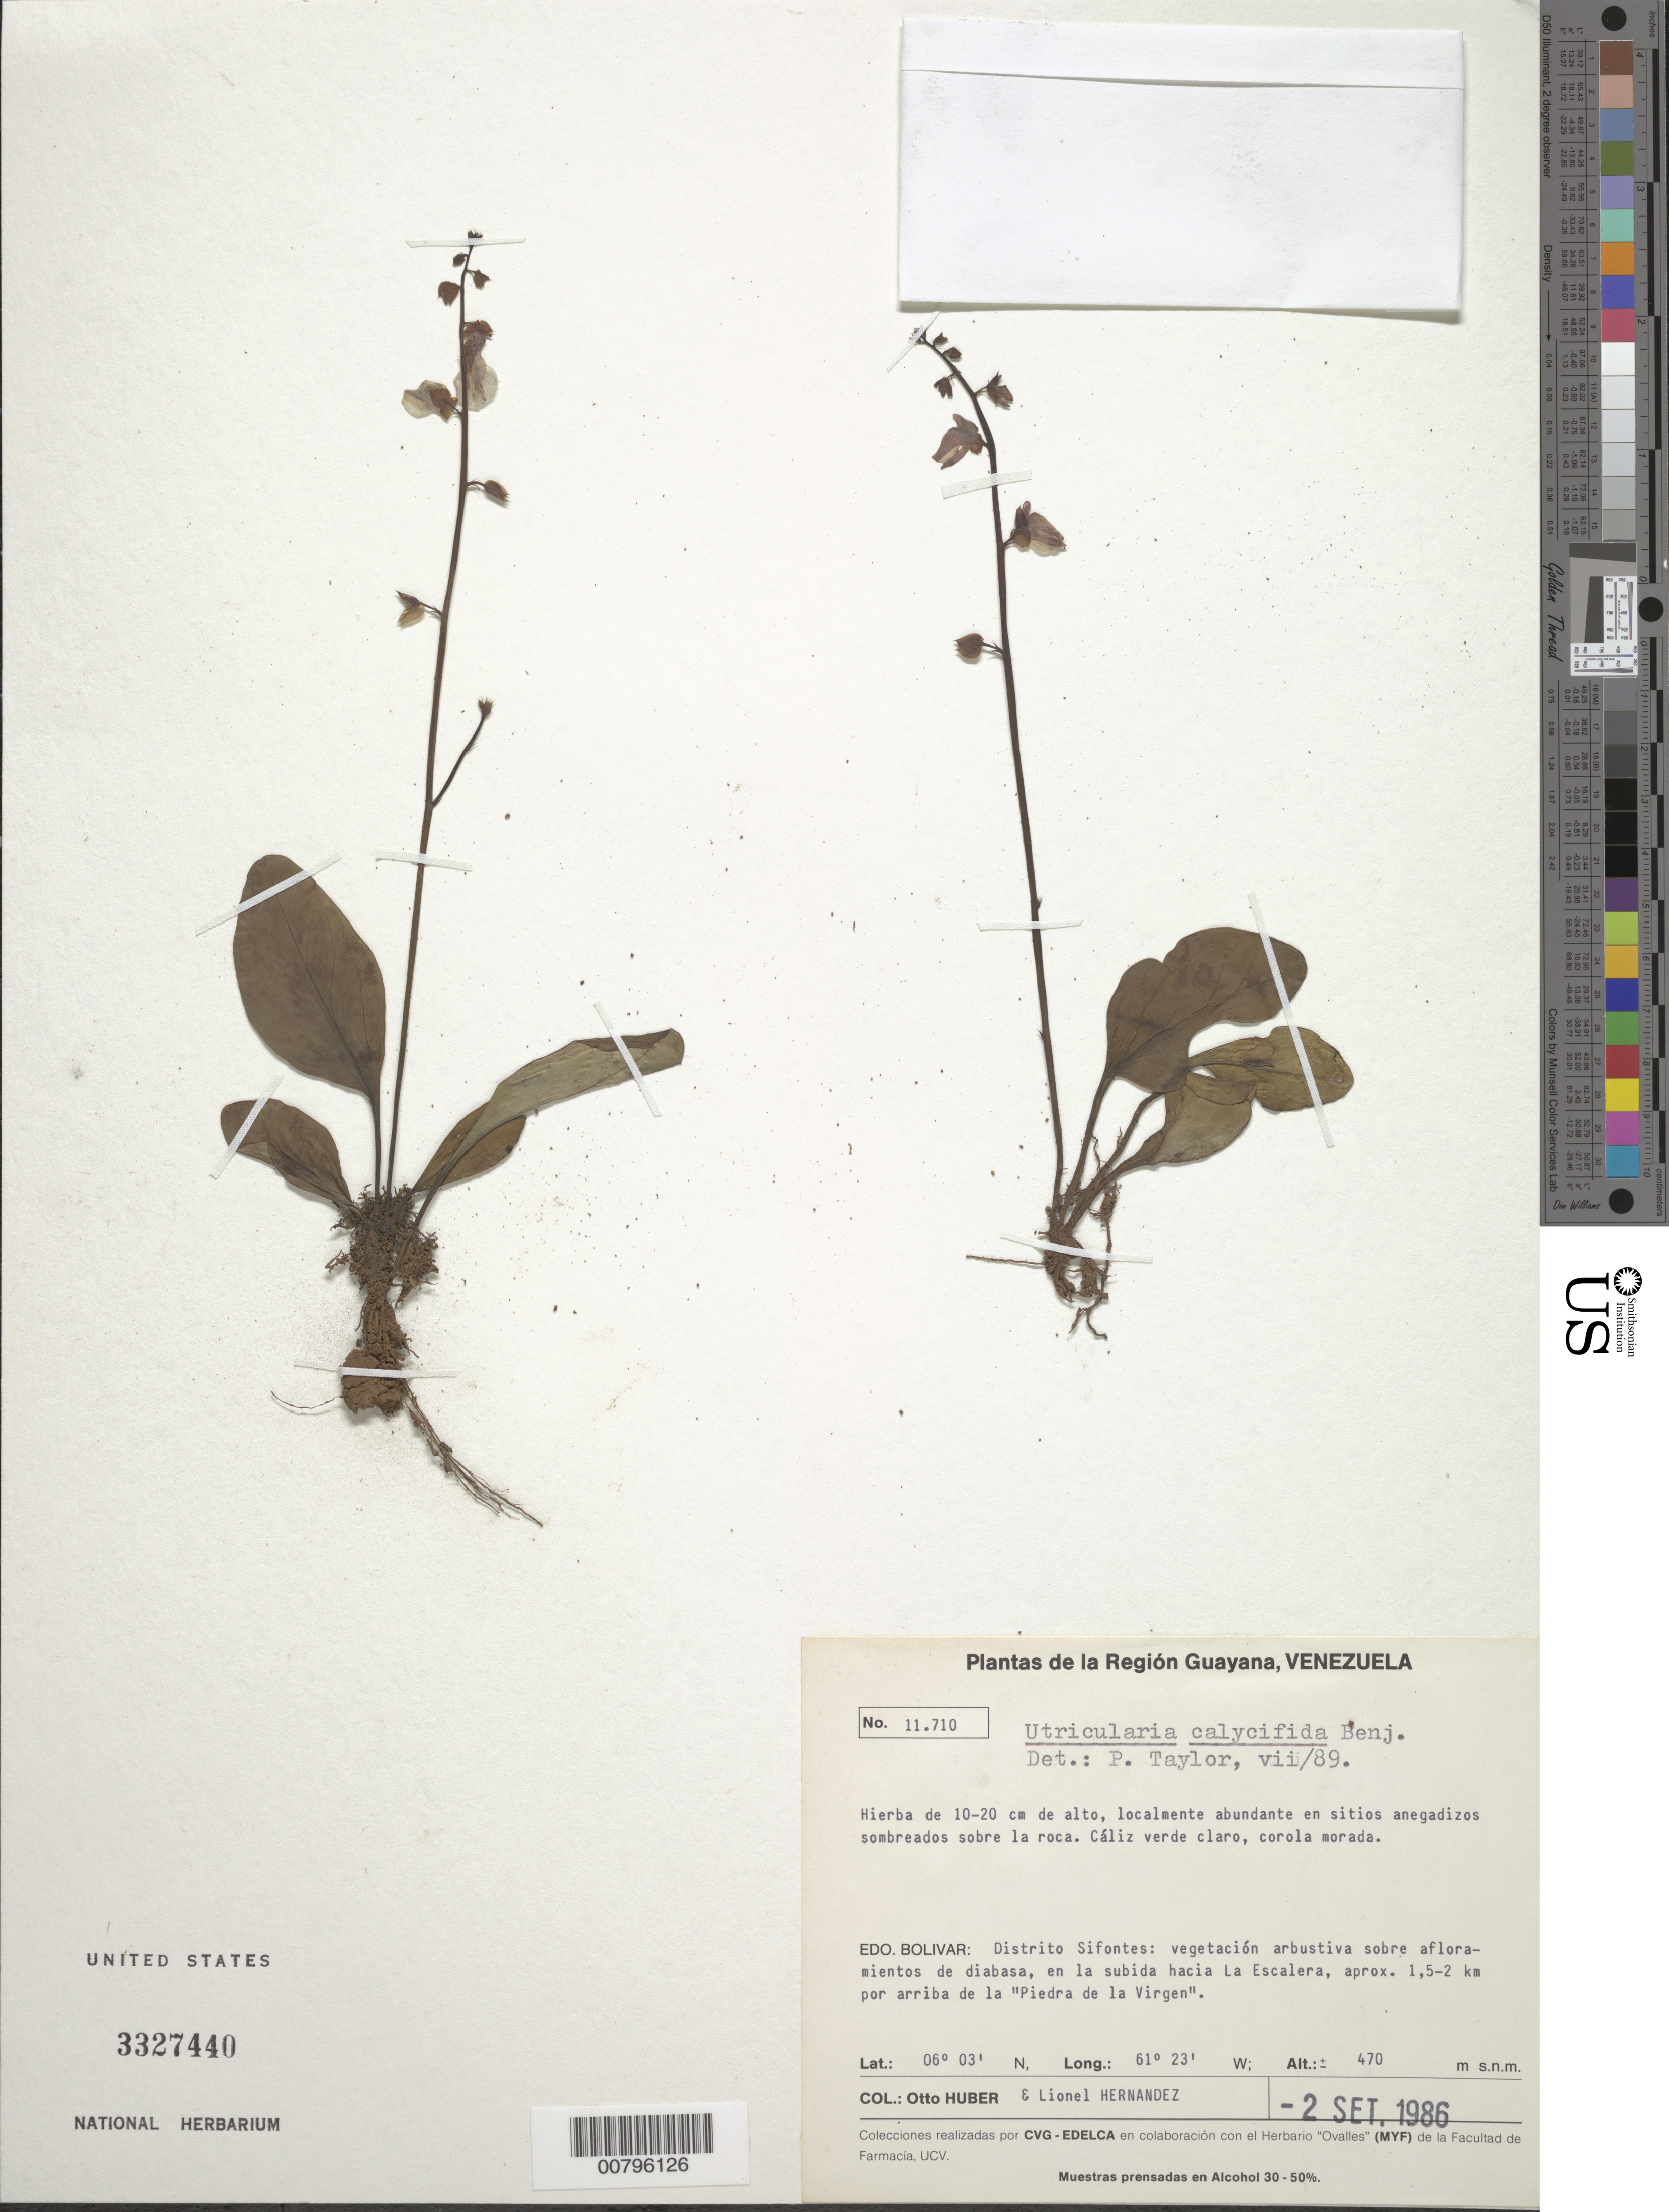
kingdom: Plantae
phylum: Tracheophyta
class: Magnoliopsida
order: Lamiales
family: Lentibulariaceae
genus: Utricularia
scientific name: Utricularia calycifida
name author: Benj.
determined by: Taylor, P.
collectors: O. Huber & L. Hernández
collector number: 11710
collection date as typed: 2-Sep-86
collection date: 1986-09-02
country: Venezuela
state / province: Bolívar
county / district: Sifontes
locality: La Escalera, 1.5-2 km por arriba de la Piedra de la Virgen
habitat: Sitios anegadizos sombreados sobre la roca. Vegetación arbustiva sobre afloramientos de diabasa, en la subida hacia La Escalera,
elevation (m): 470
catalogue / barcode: US 3327440